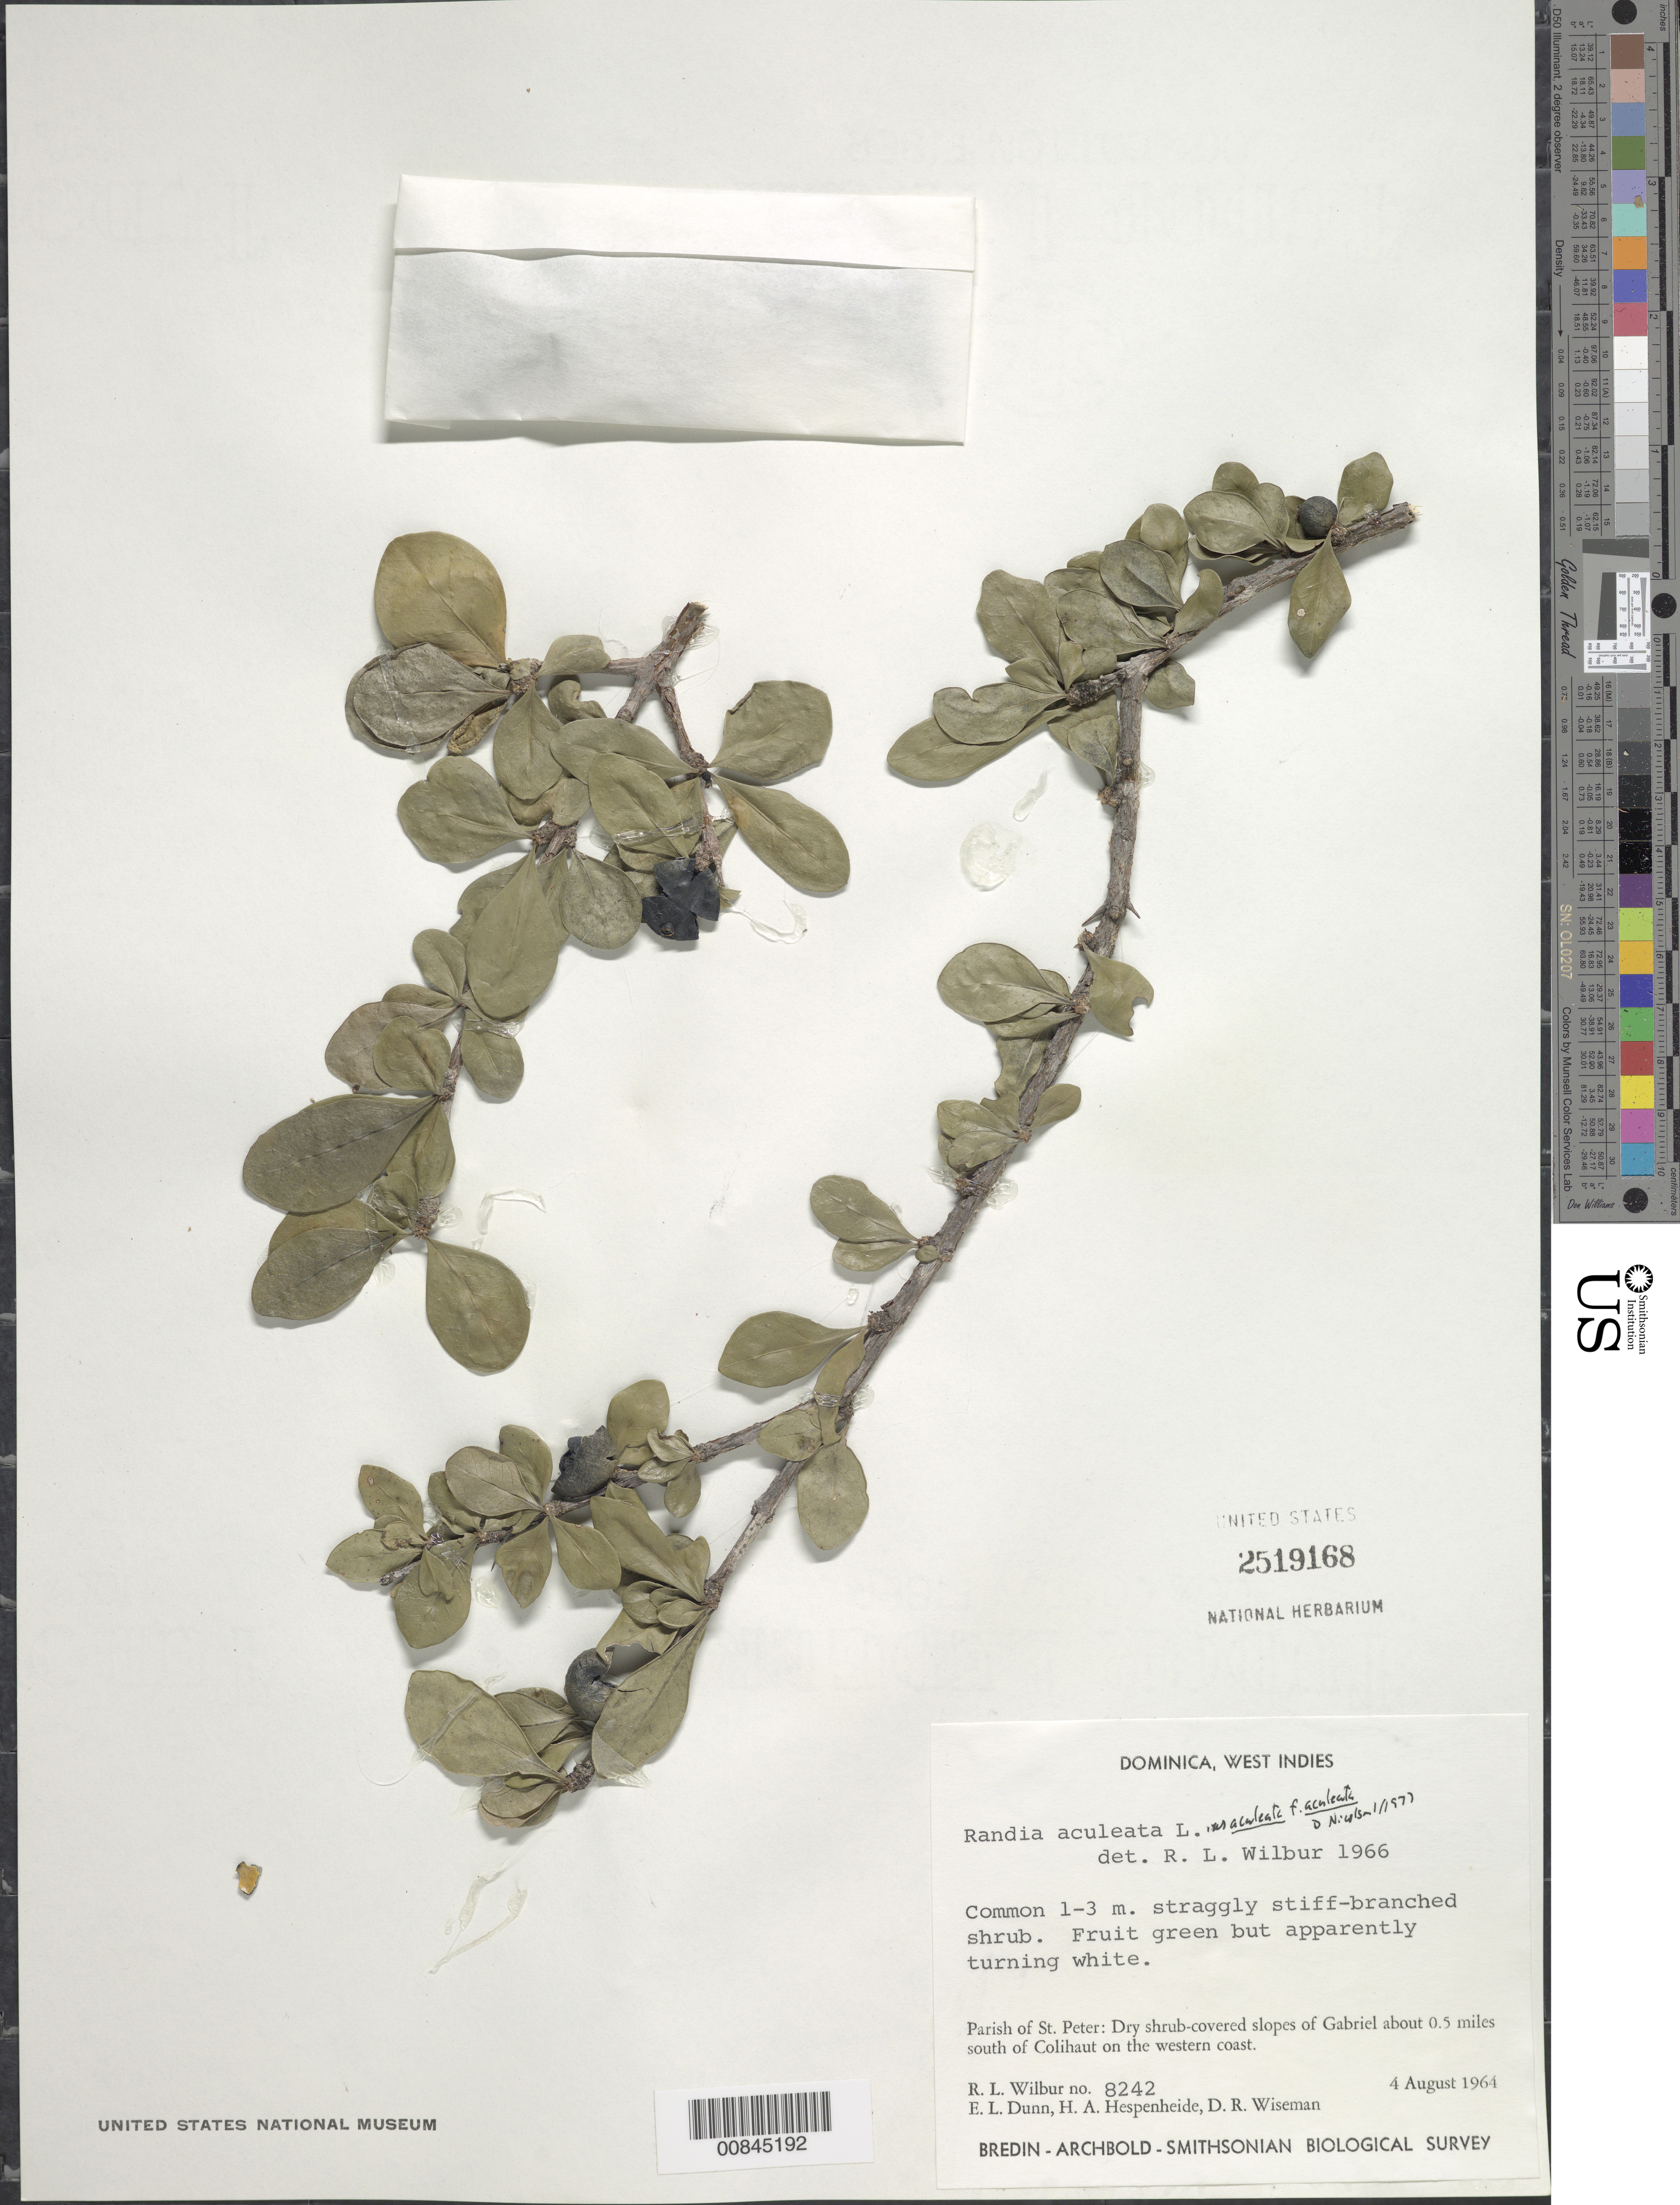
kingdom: Plantae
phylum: Tracheophyta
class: Magnoliopsida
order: Gentianales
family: Rubiaceae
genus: Randia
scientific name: Randia aculeata f. aculeata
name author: L.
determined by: Nicolson, Dan H.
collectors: R. L. Wilbur, E. Dunn, H. A. Hespenheide & D. R. Wiseman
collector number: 8242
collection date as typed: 04 Aug 1964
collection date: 1964-08-04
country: Dominica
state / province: St. Peter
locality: Slopes of Gabriel, about 0.5 miles south of Colihaut on western coast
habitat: Dry shrub-covered slopes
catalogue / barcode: US 2519168